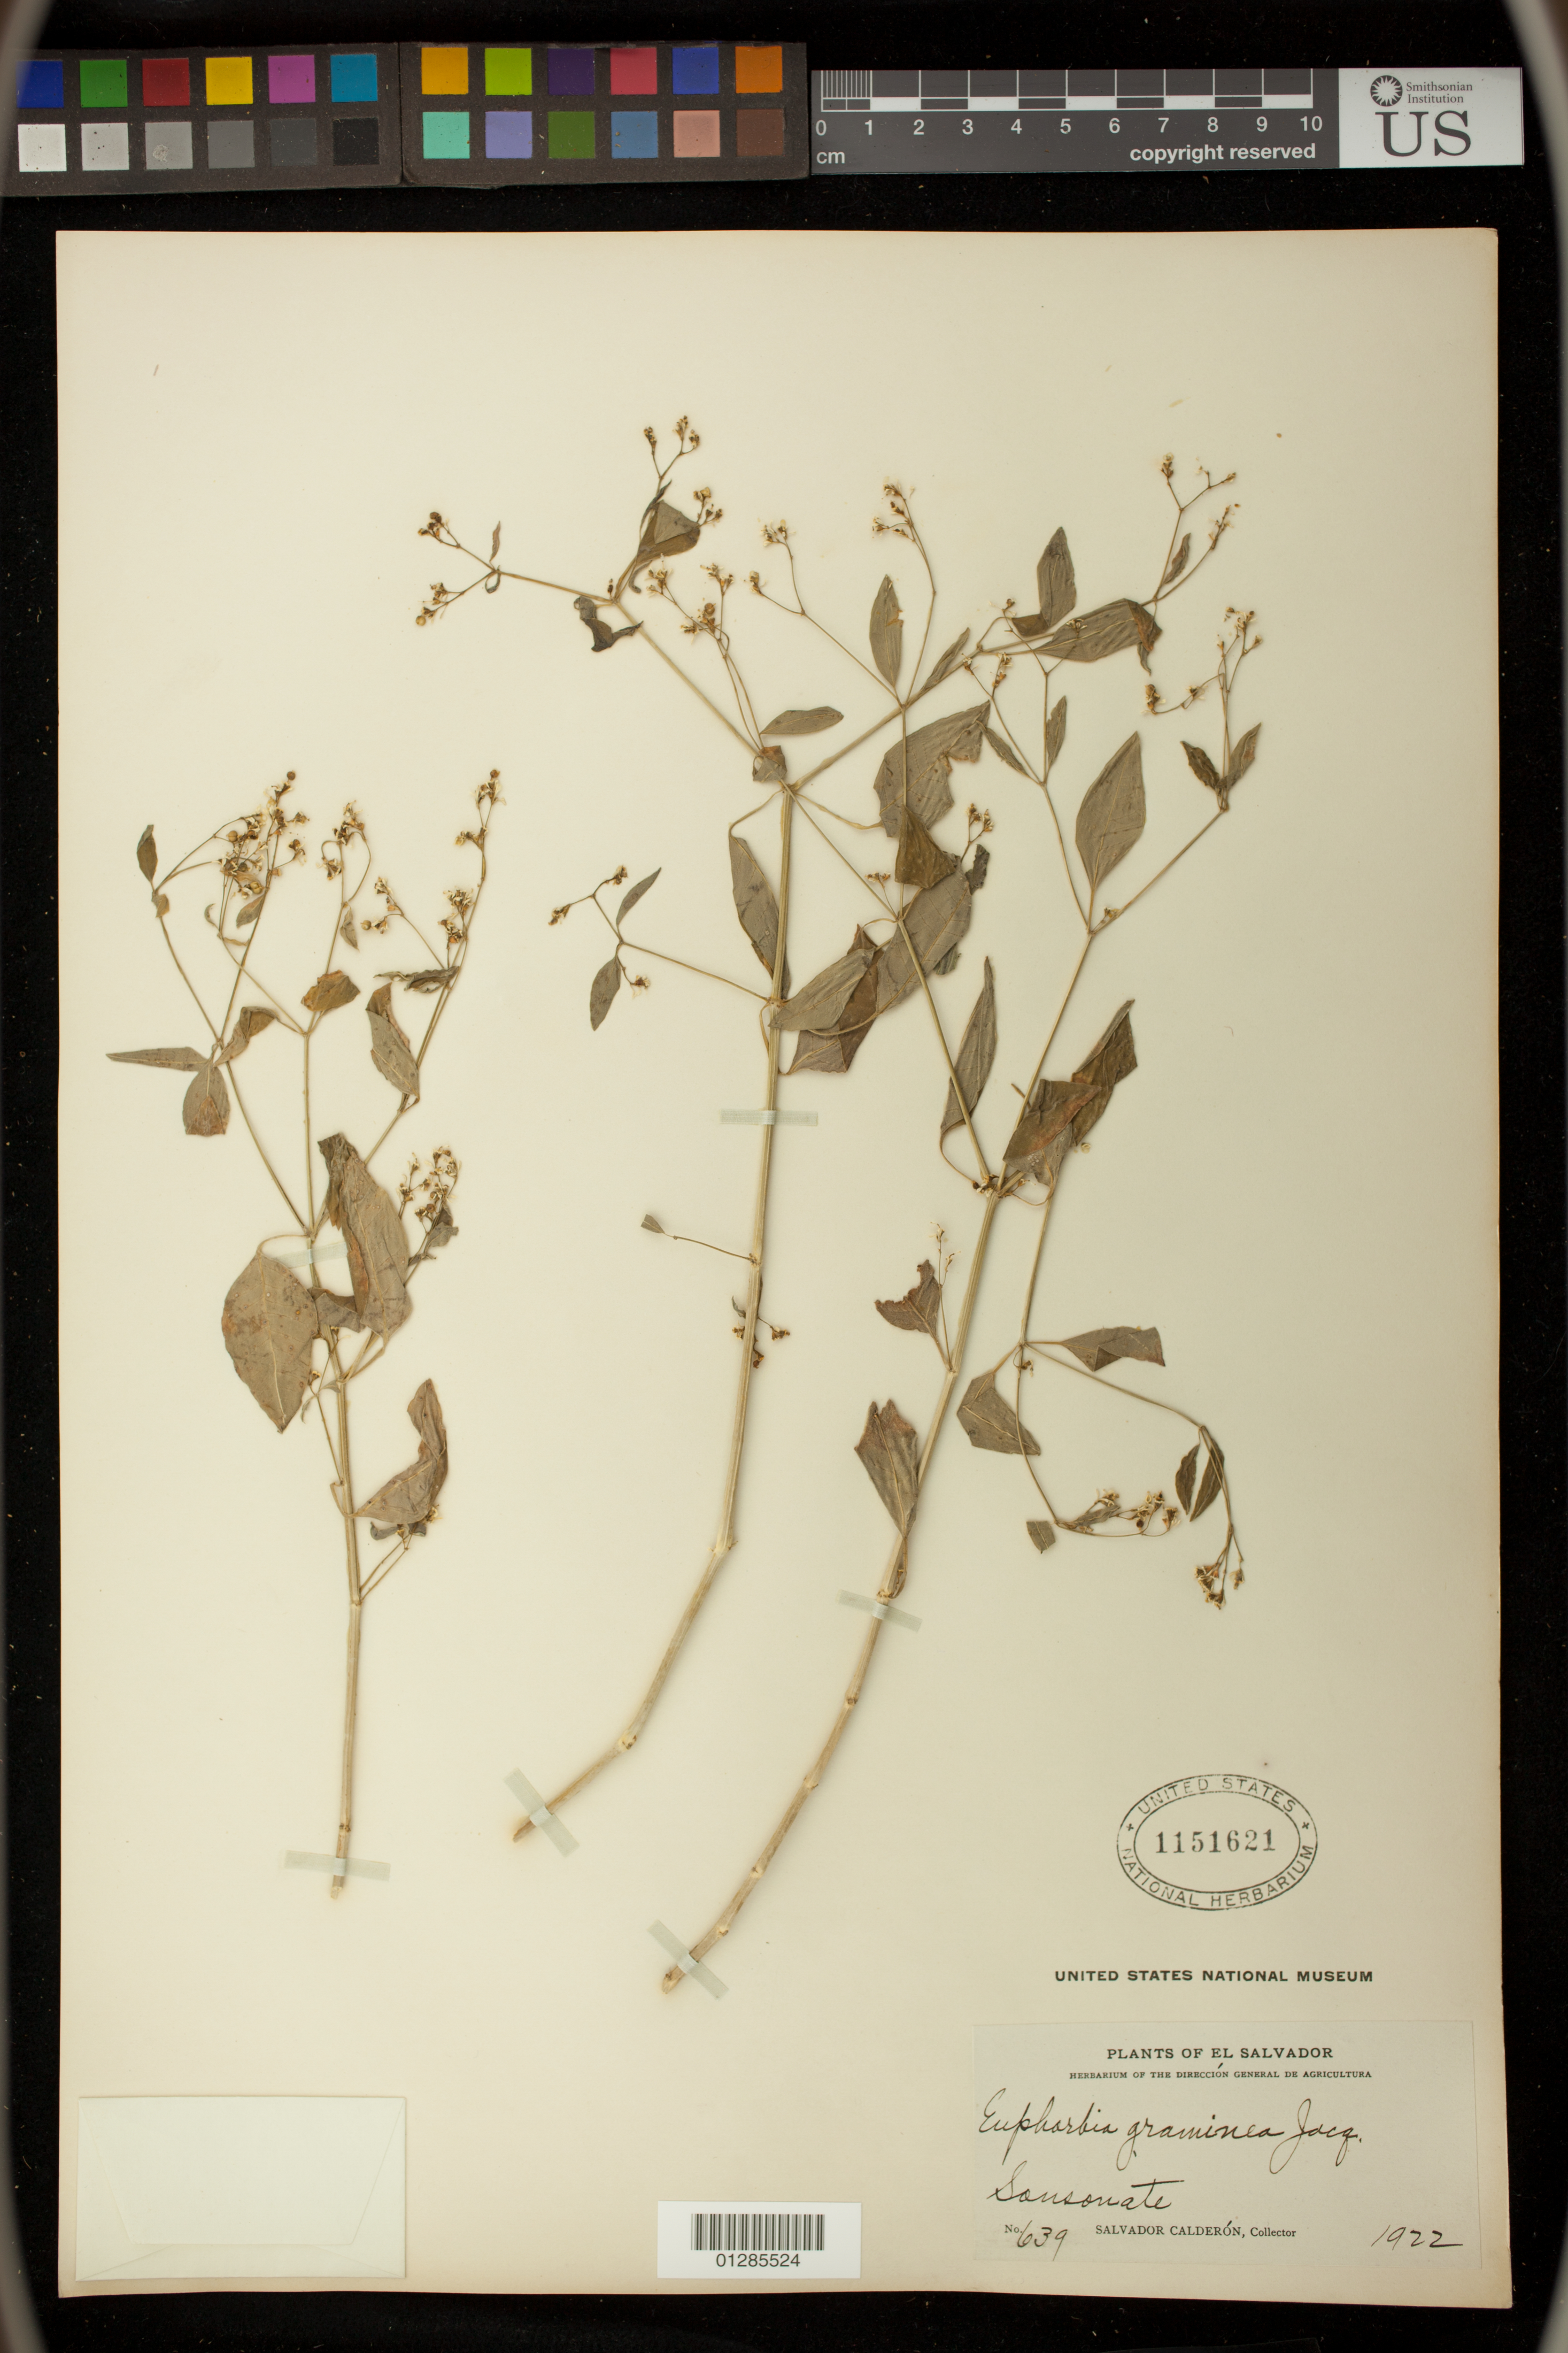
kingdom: Plantae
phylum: Tracheophyta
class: Magnoliopsida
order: Malpighiales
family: Euphorbiaceae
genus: Euphorbia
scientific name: Euphorbia graminea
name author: Jacq.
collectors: S. Calderón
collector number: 639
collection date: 1922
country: El Salvador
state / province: Sonsonate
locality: Sonsonate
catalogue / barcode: US 1151621